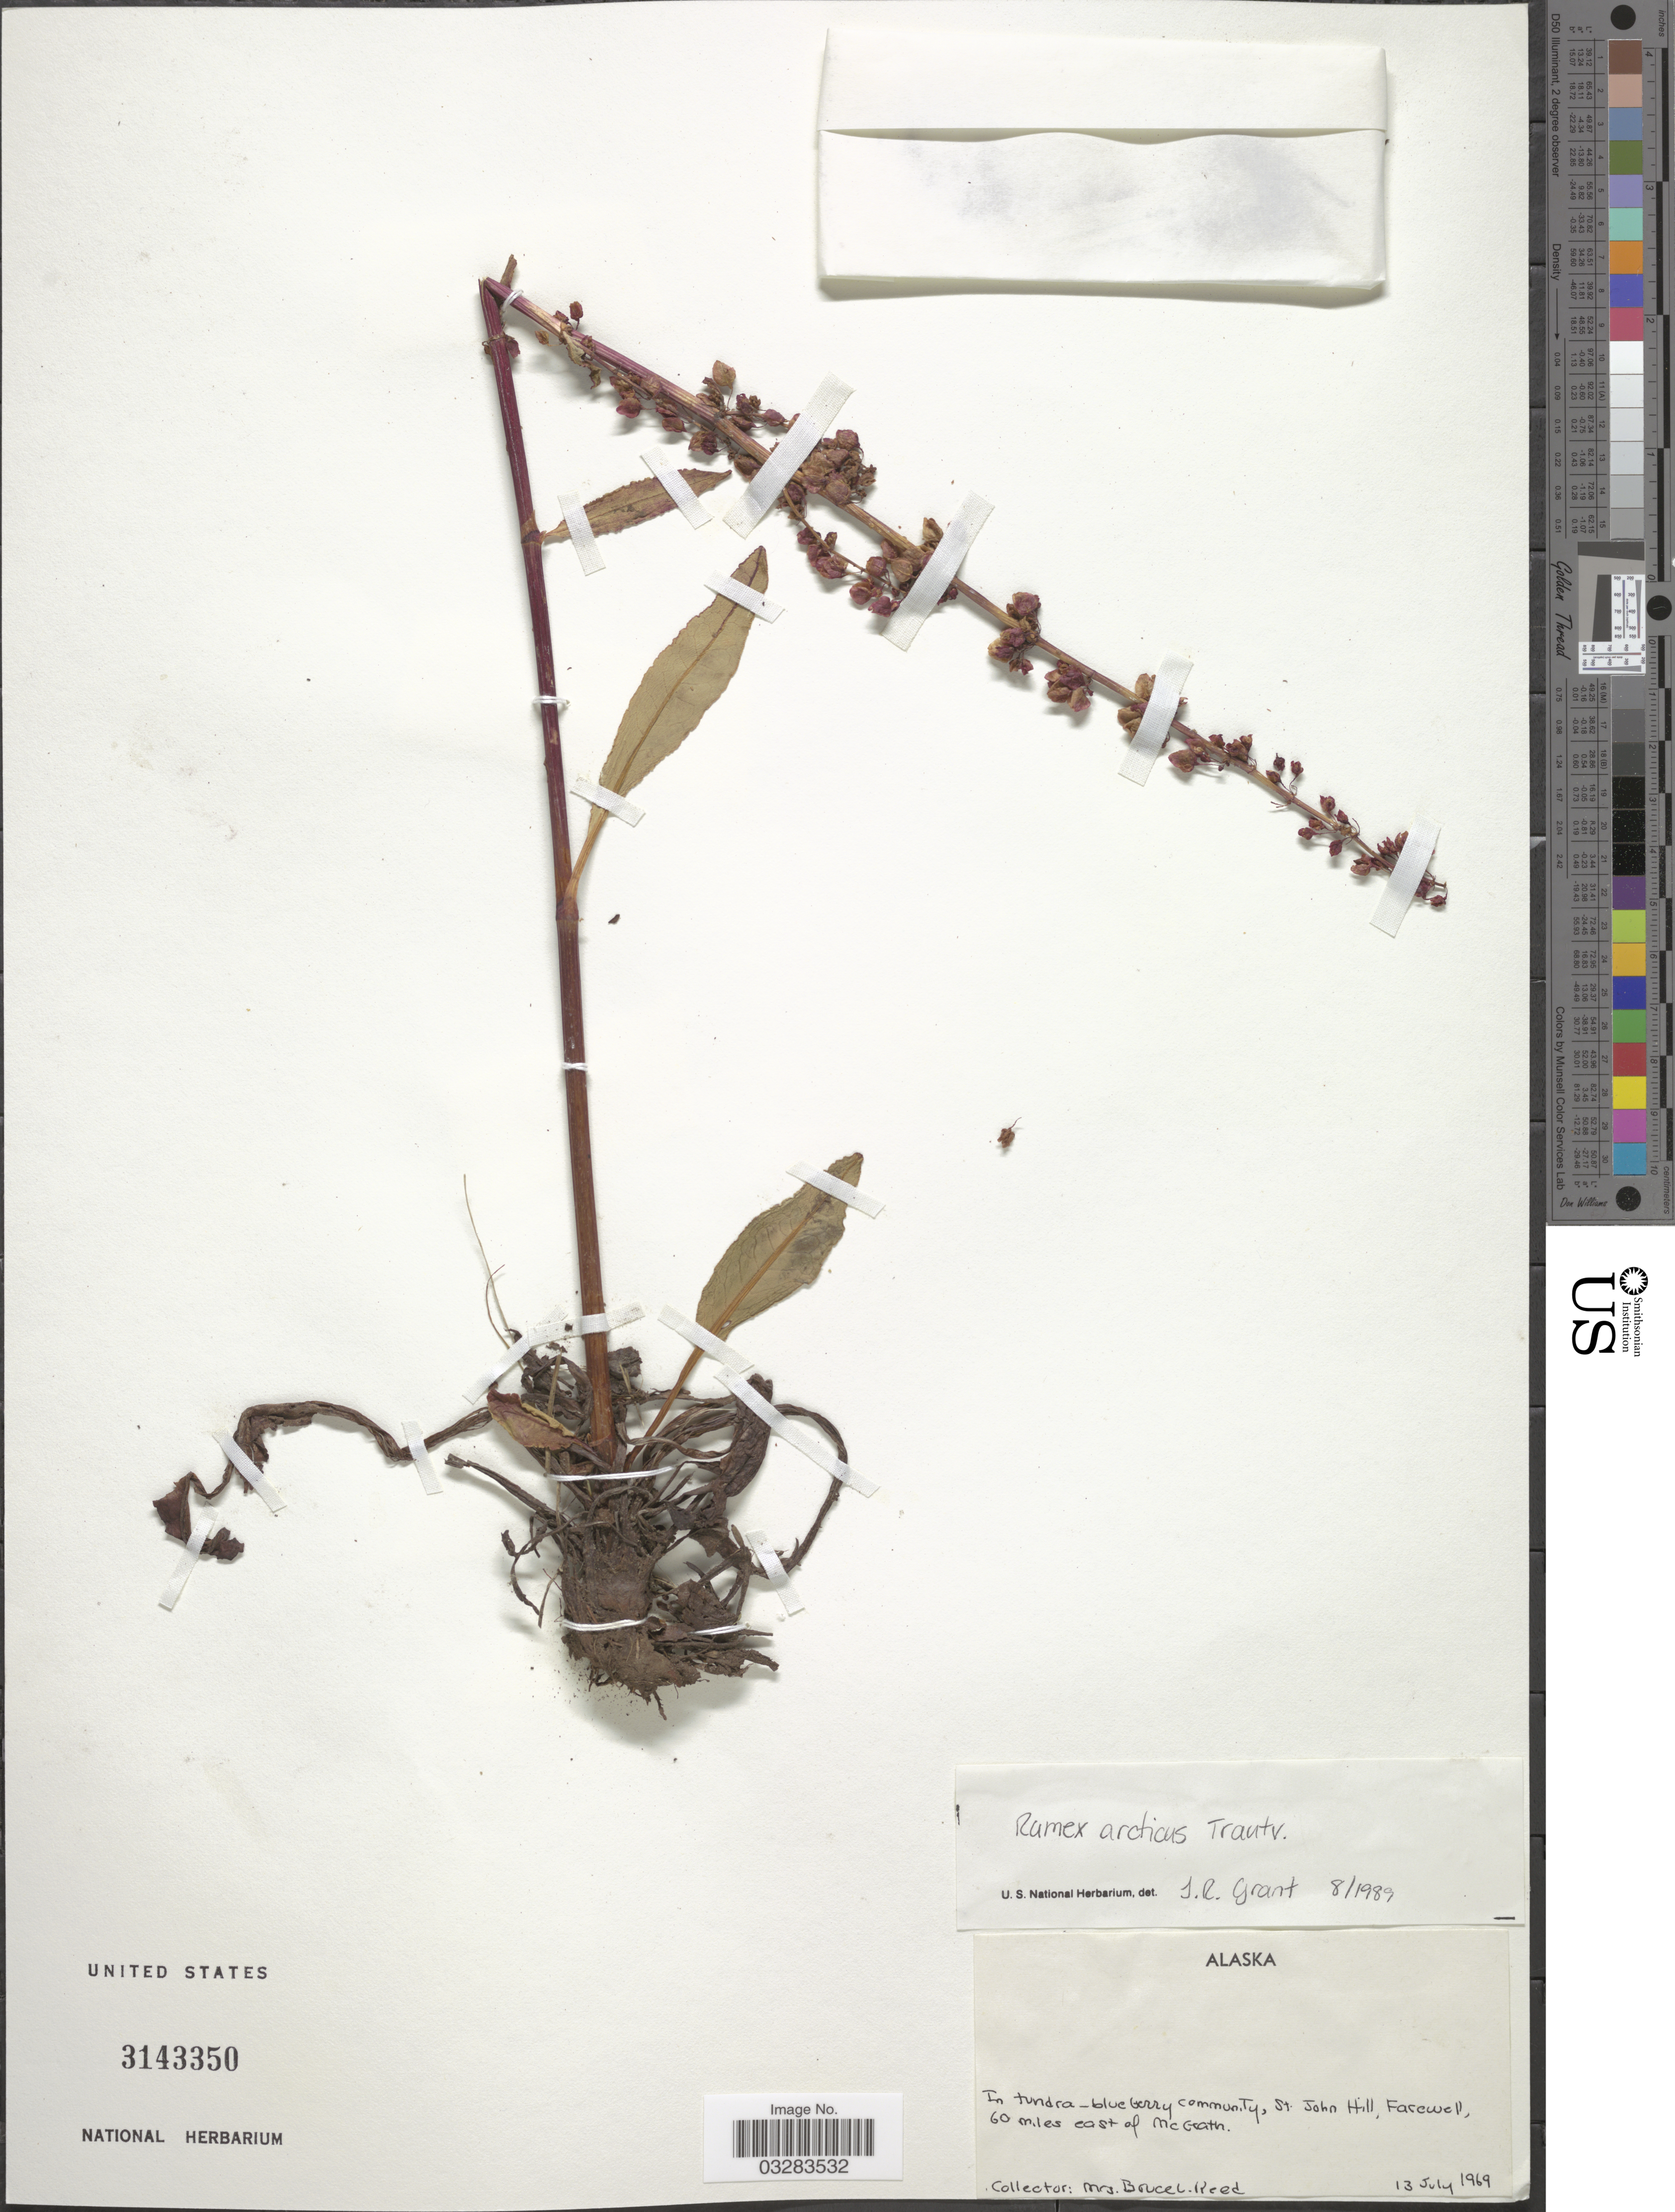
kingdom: Plantae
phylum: Tracheophyta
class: Magnoliopsida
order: Caryophyllales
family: Polygonaceae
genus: Rumex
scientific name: Rumex arcticus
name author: Trautv.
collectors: B. Reed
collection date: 1969-06-13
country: United States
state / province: Alaska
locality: St. John Hill, Farewell, 60 miles east of McGrath.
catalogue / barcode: US 3143350